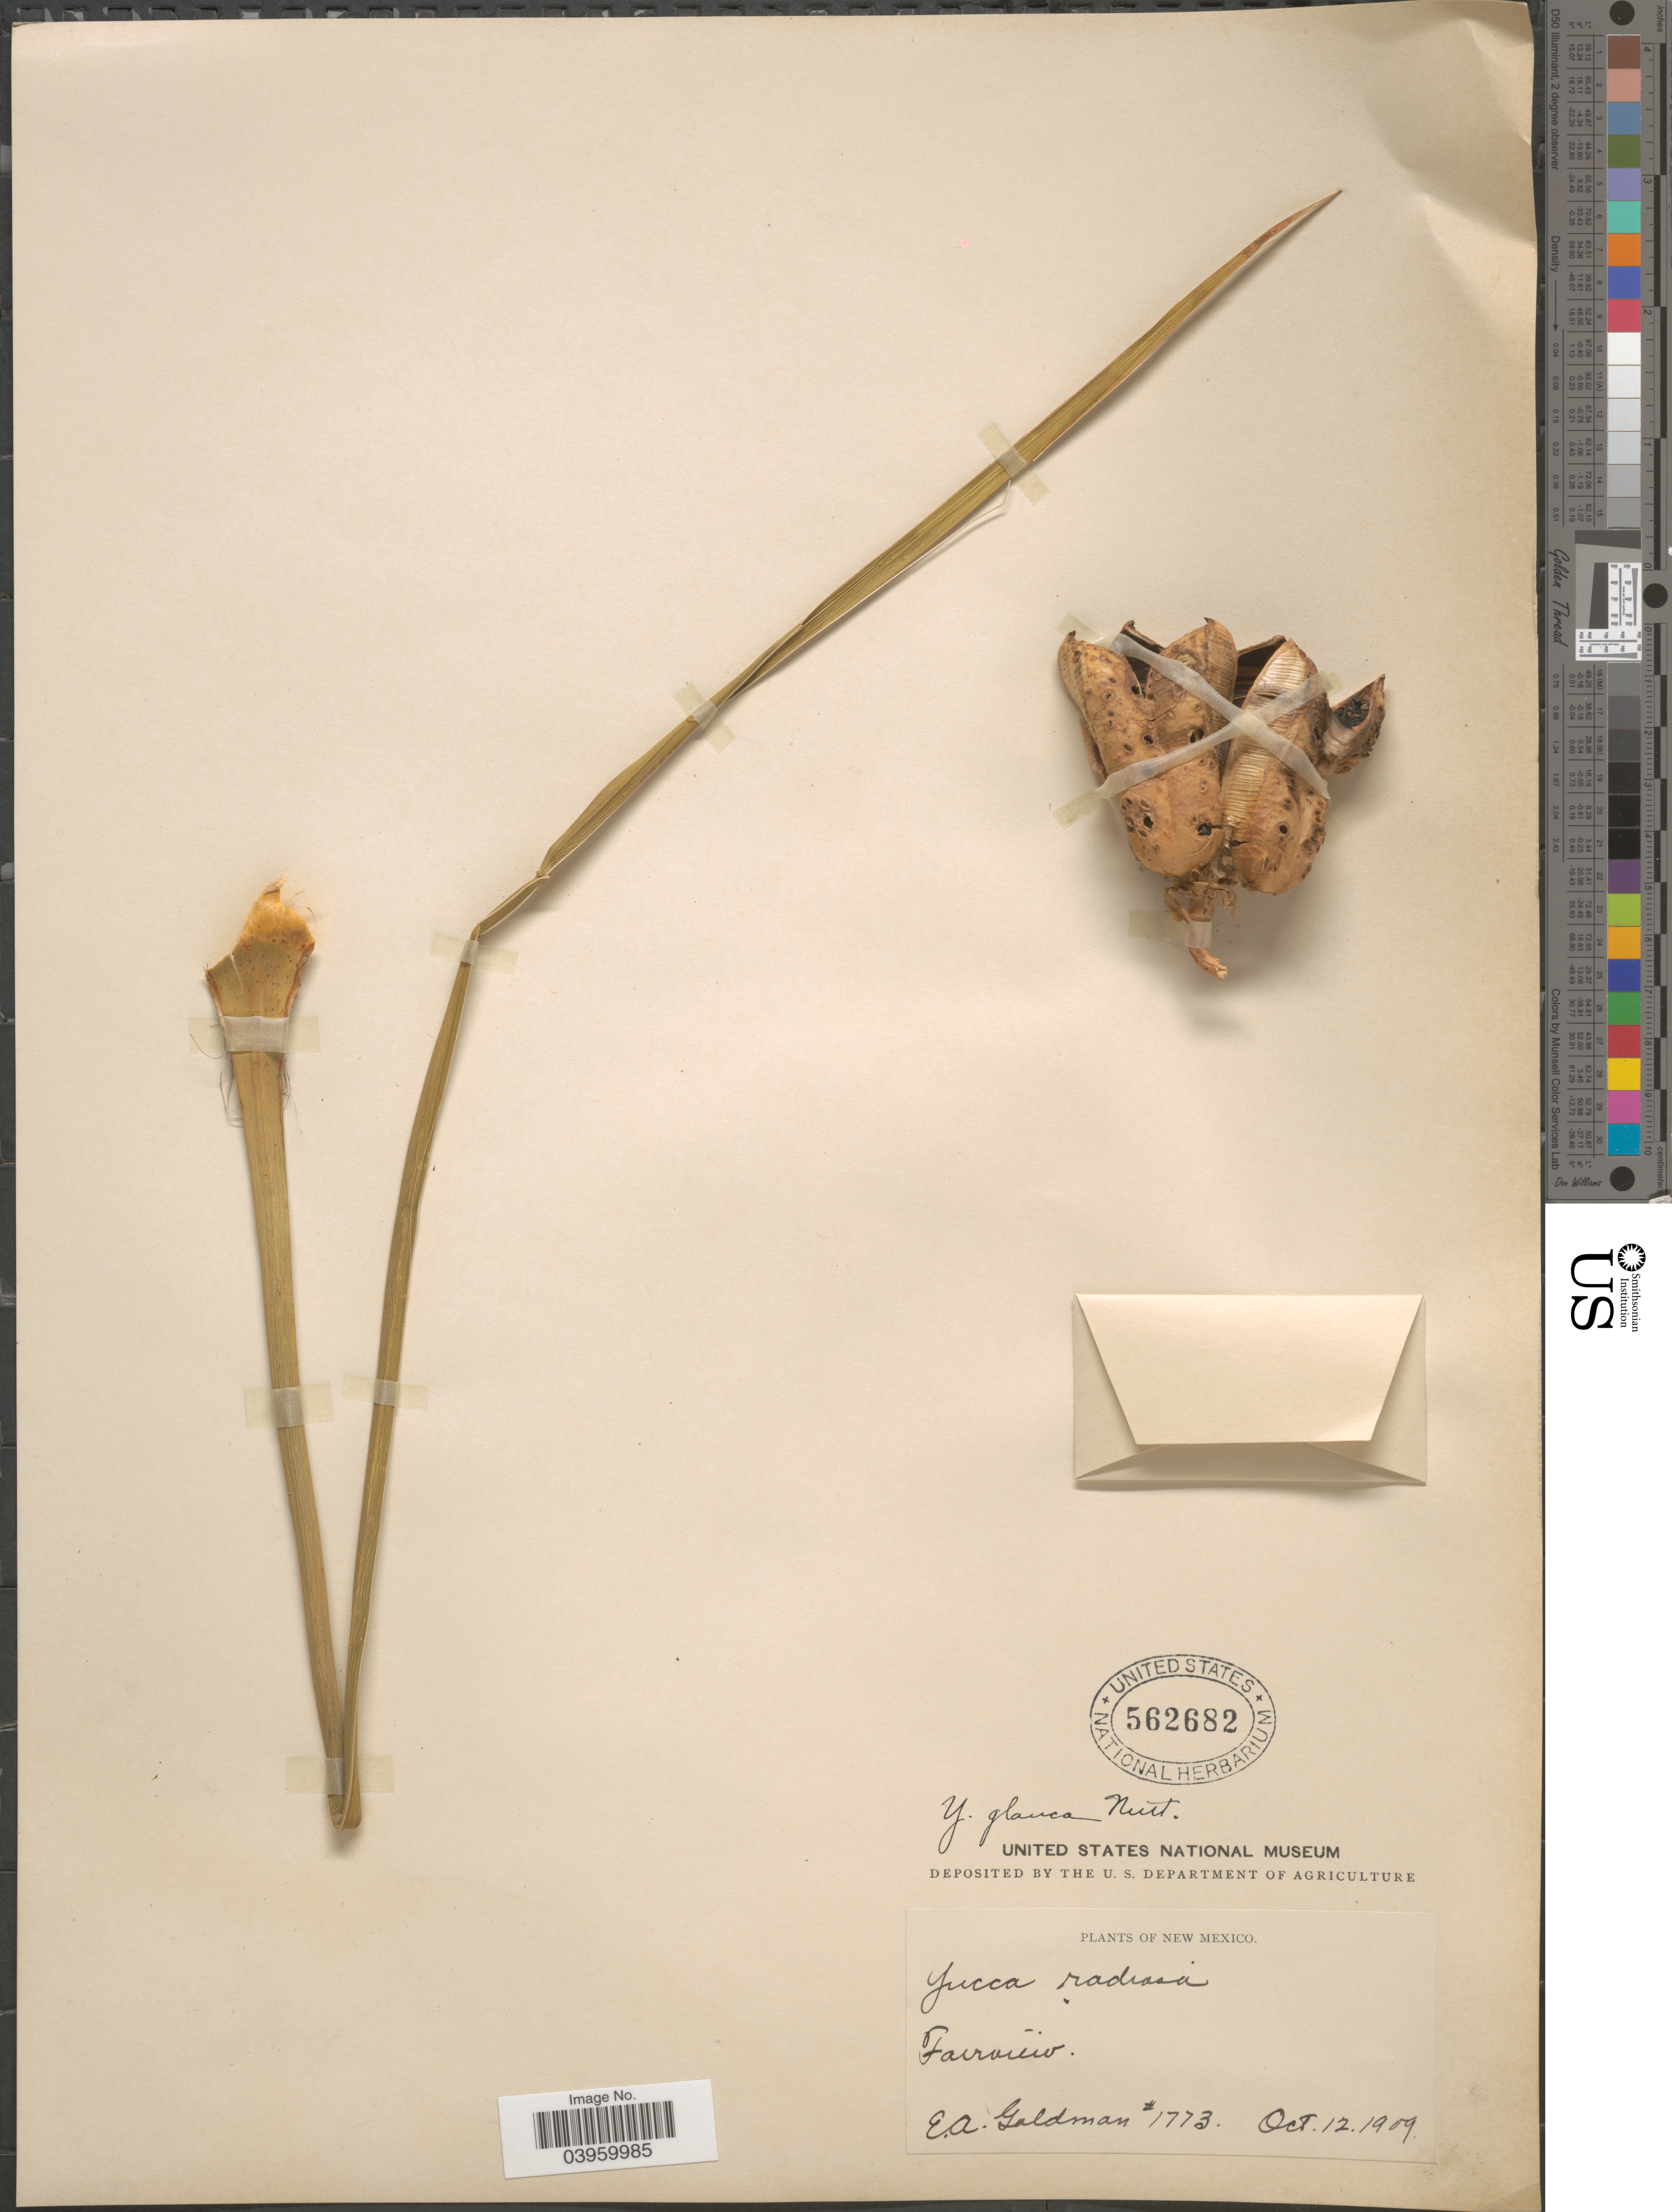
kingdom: Plantae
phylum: Tracheophyta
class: Liliopsida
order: Asparagales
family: Asparagaceae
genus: Yucca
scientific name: Yucca glauca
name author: Nutt.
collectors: E. A. Goldman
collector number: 1773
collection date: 1909-10-12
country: United States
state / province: New Mexico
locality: Fairview.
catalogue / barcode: US 562682